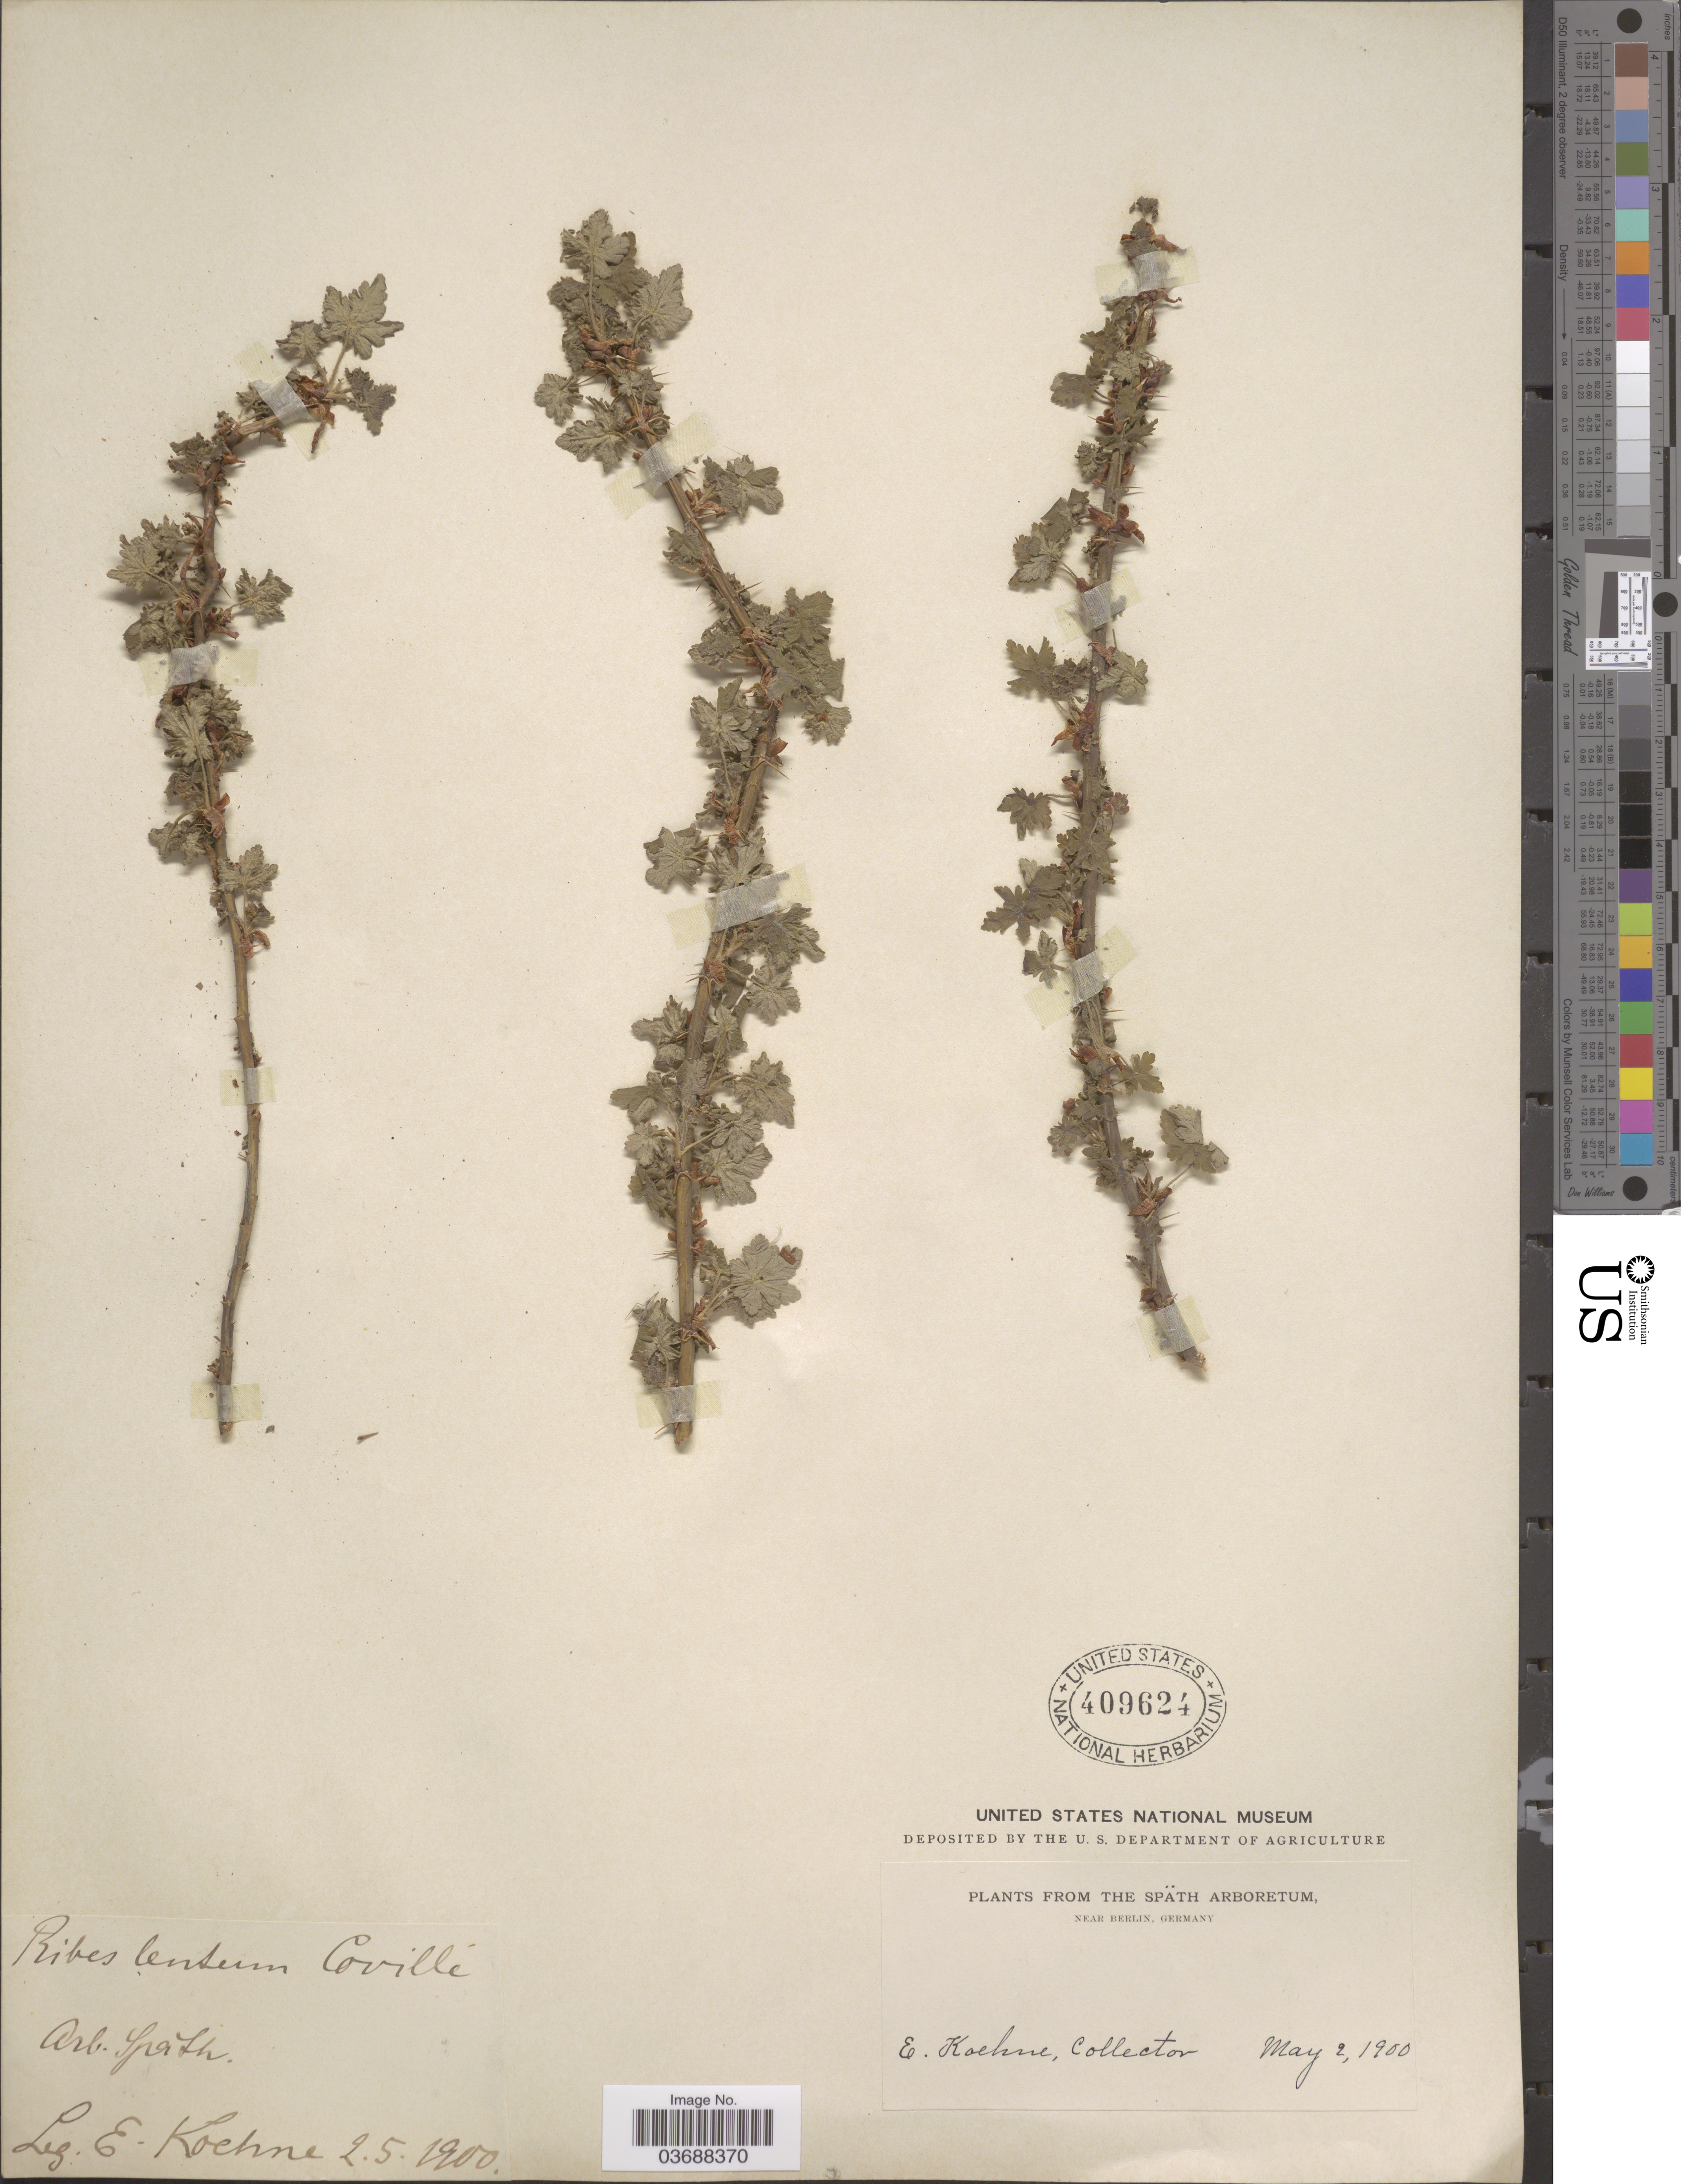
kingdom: Plantae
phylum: Tracheophyta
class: Magnoliopsida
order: Saxifragales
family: Grossulariaceae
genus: Ribes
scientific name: Ribes montigenum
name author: McClatchie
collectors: E. Koehne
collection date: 1900-05-02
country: Germany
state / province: Berlin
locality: The Späth Arboretum.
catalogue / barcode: US 409624